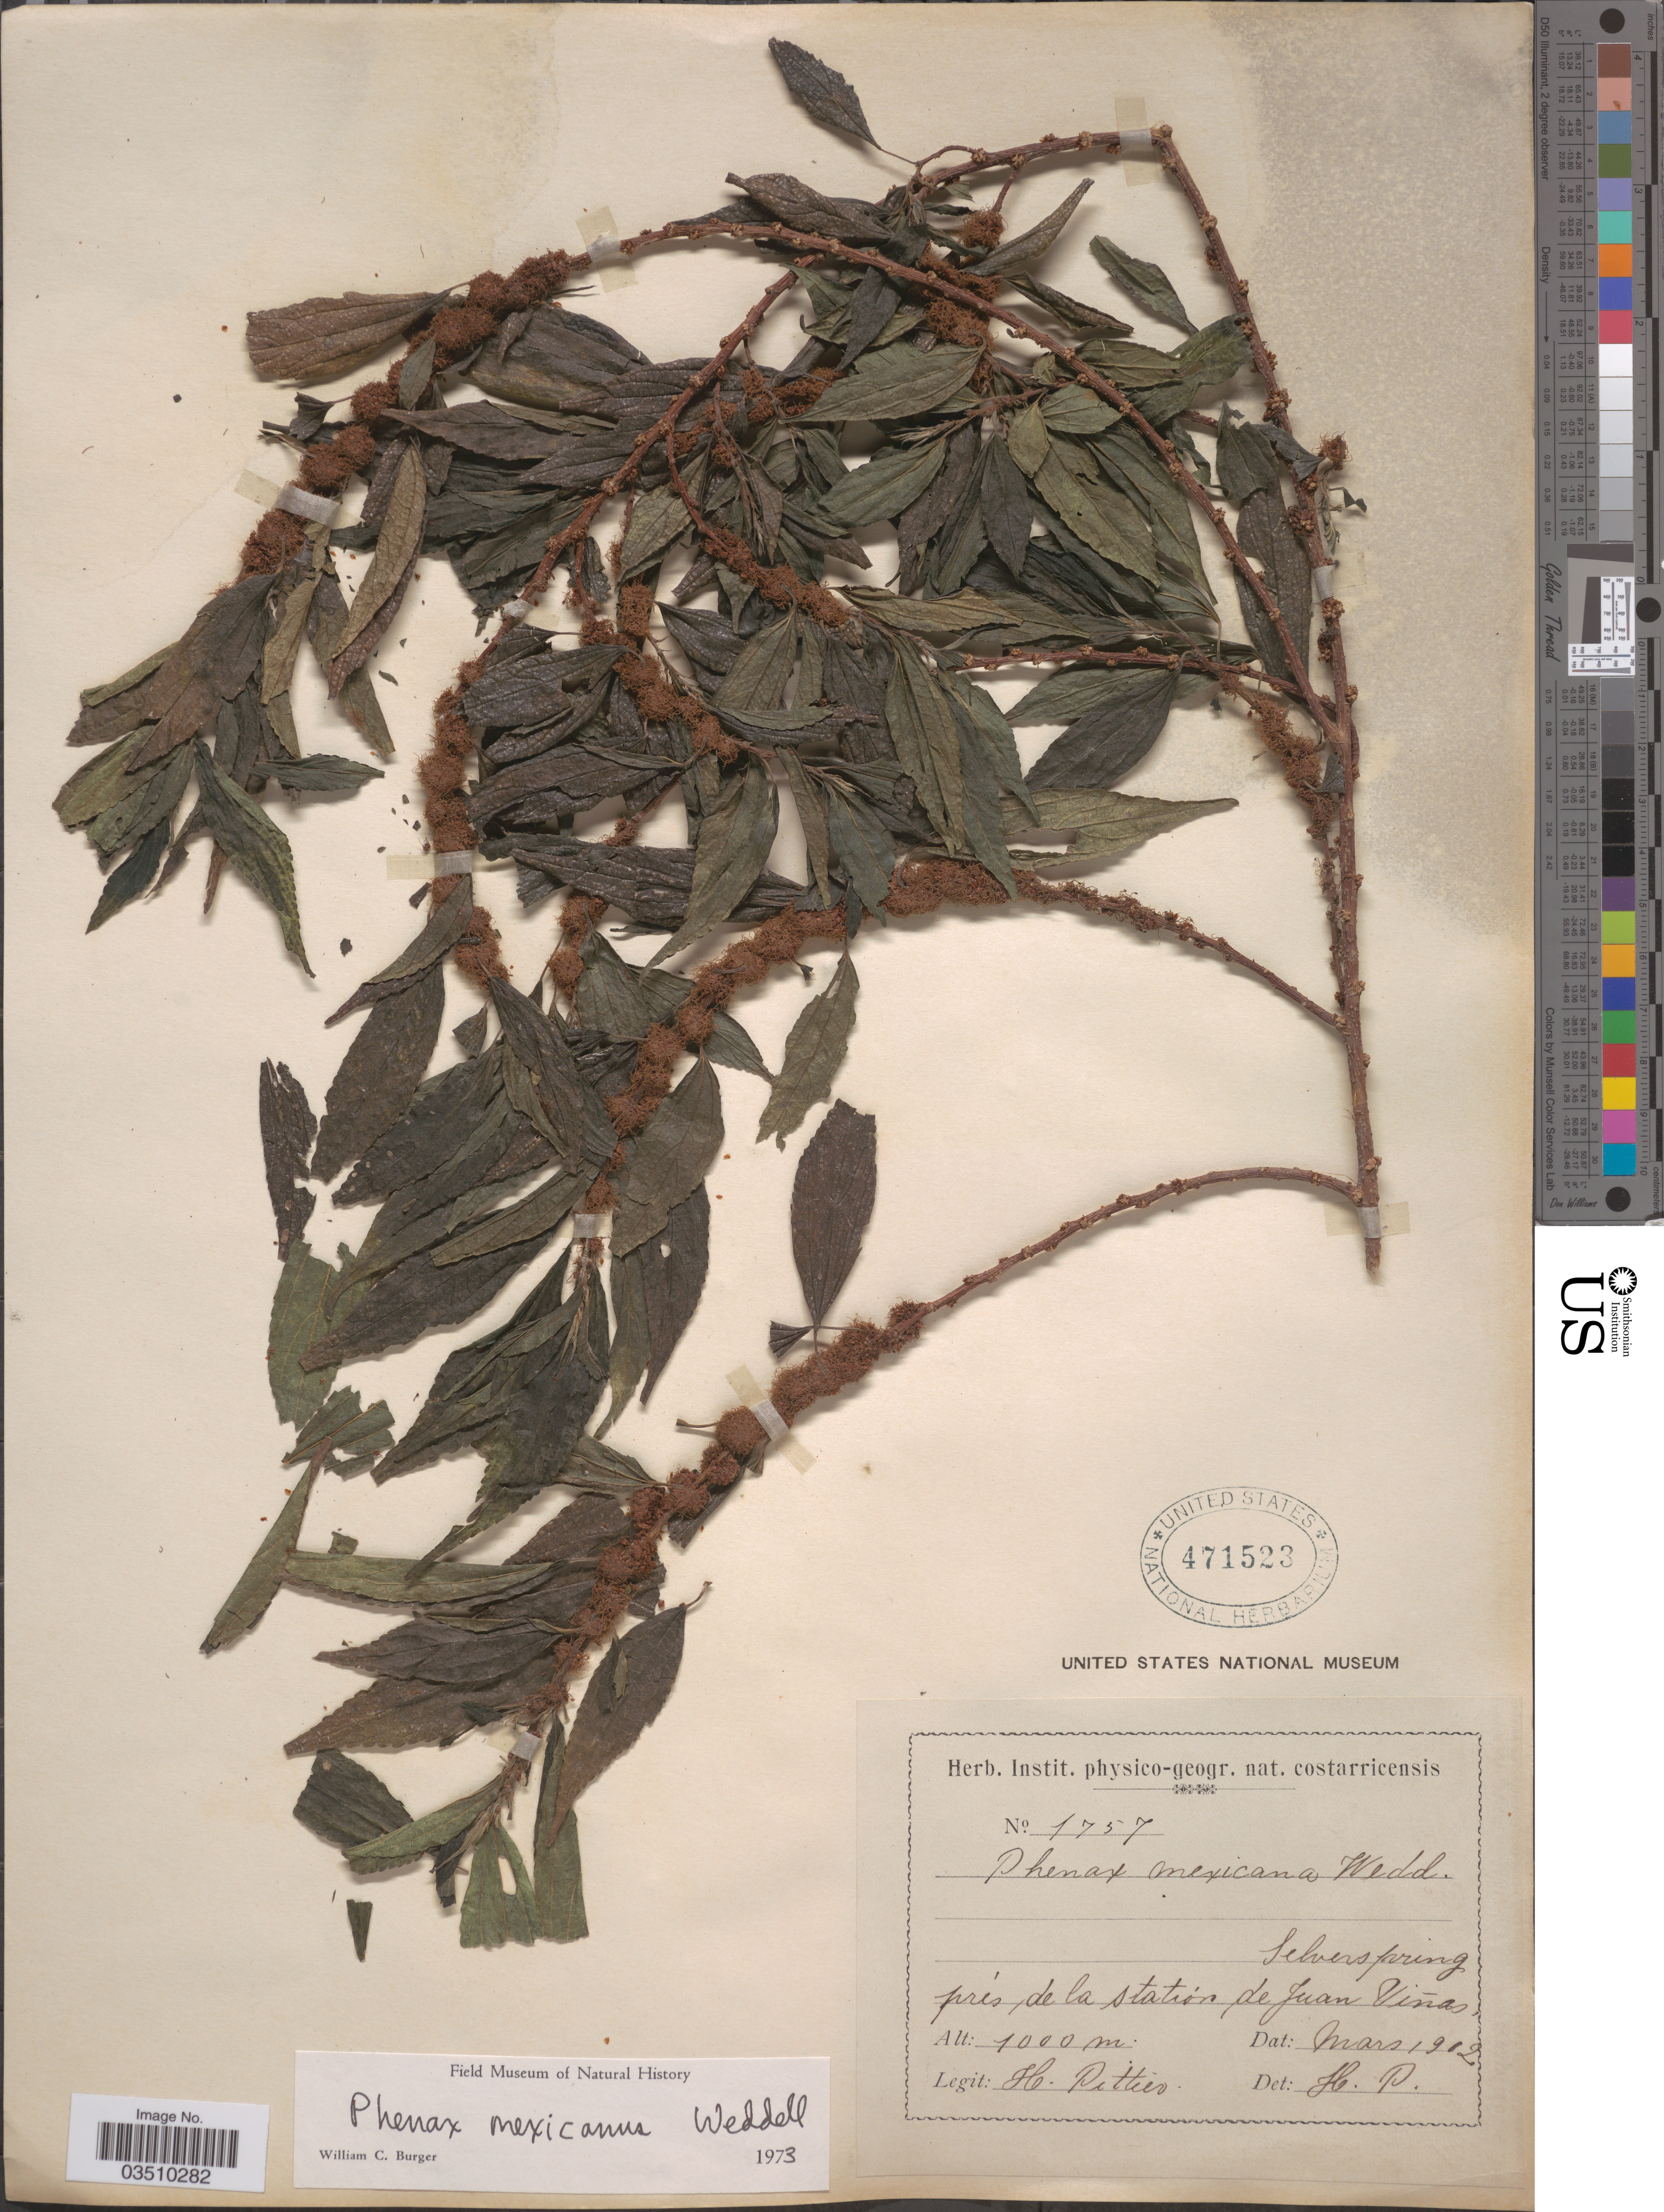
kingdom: Plantae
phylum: Tracheophyta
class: Magnoliopsida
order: Rosales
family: Urticaceae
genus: Phenax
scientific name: Phenax mexicanus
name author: Wedd.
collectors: H. F. Pittier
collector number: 1757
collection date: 1912-03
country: Costa Rica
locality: Selverspring prés de la station de Juan Viñas.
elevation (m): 1000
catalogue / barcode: US 471523